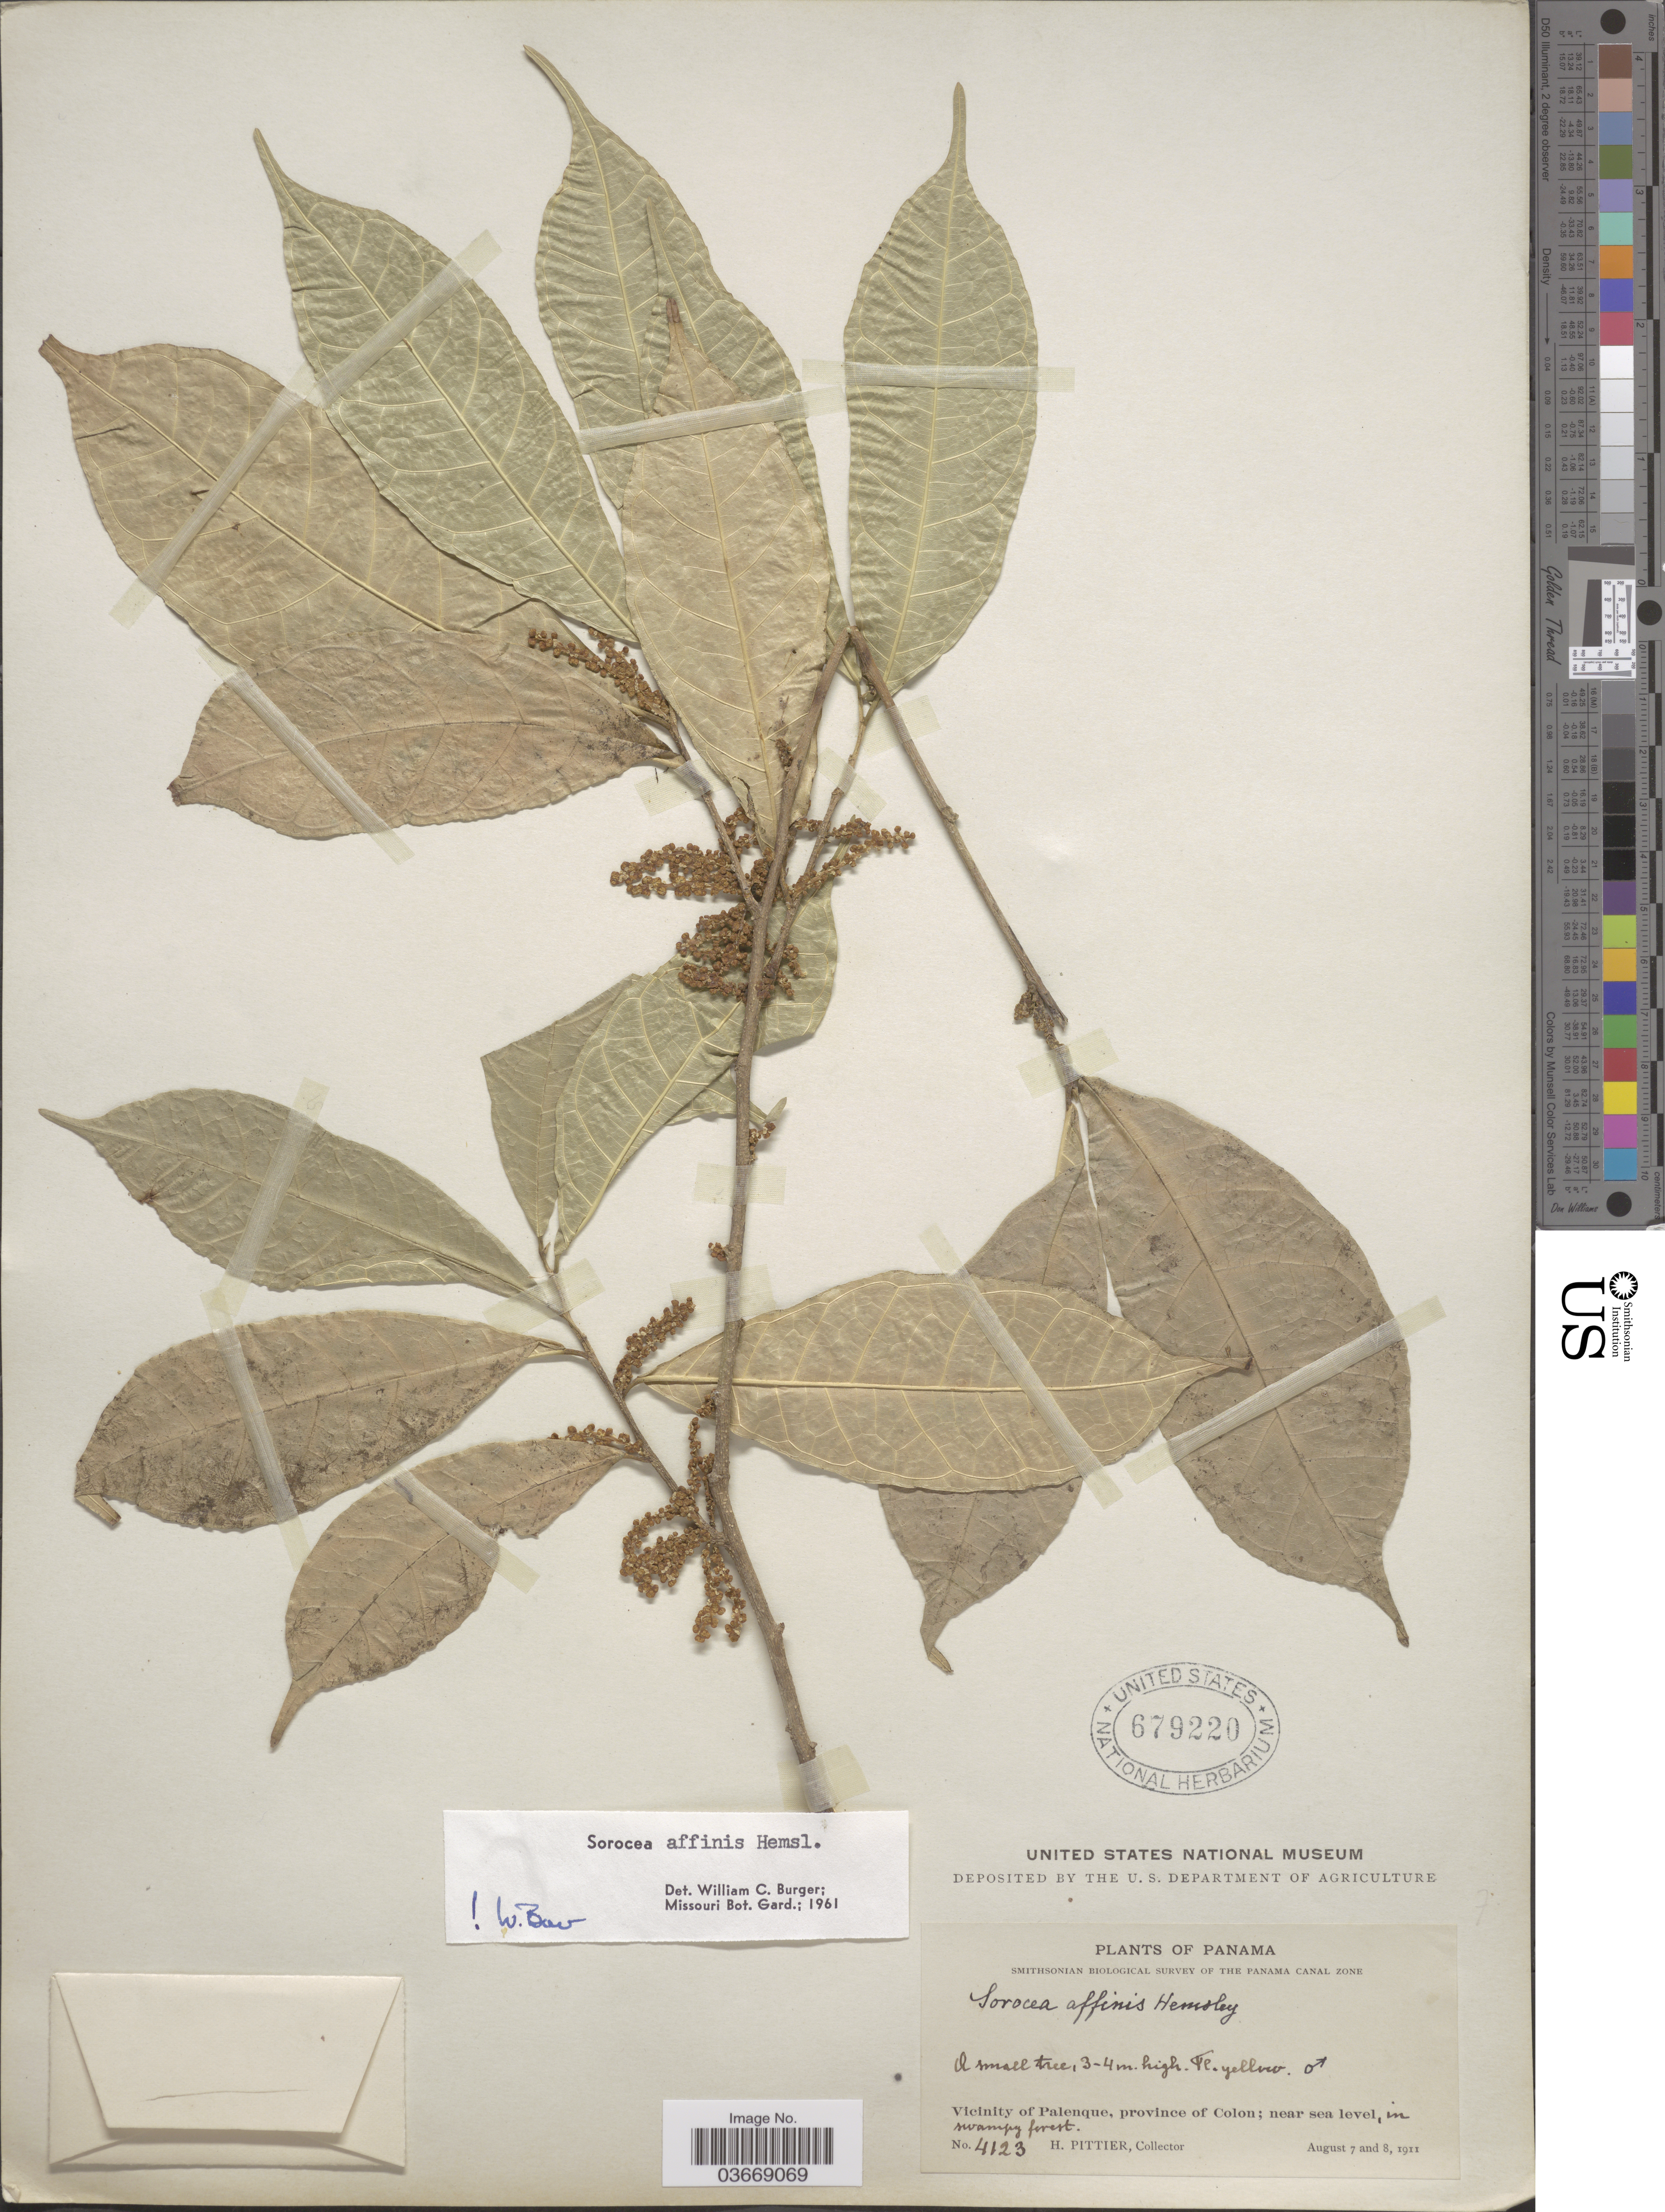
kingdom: Plantae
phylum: Tracheophyta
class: Magnoliopsida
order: Rosales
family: Moraceae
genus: Sorocea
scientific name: Sorocea affinis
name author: Hemsl.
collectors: H. F. Pittier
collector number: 4123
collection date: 1911-08-07/1911-08-08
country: Panama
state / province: Colón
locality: The Panama Canal Zone. Vicinity of Palenque.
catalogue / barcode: US 679220